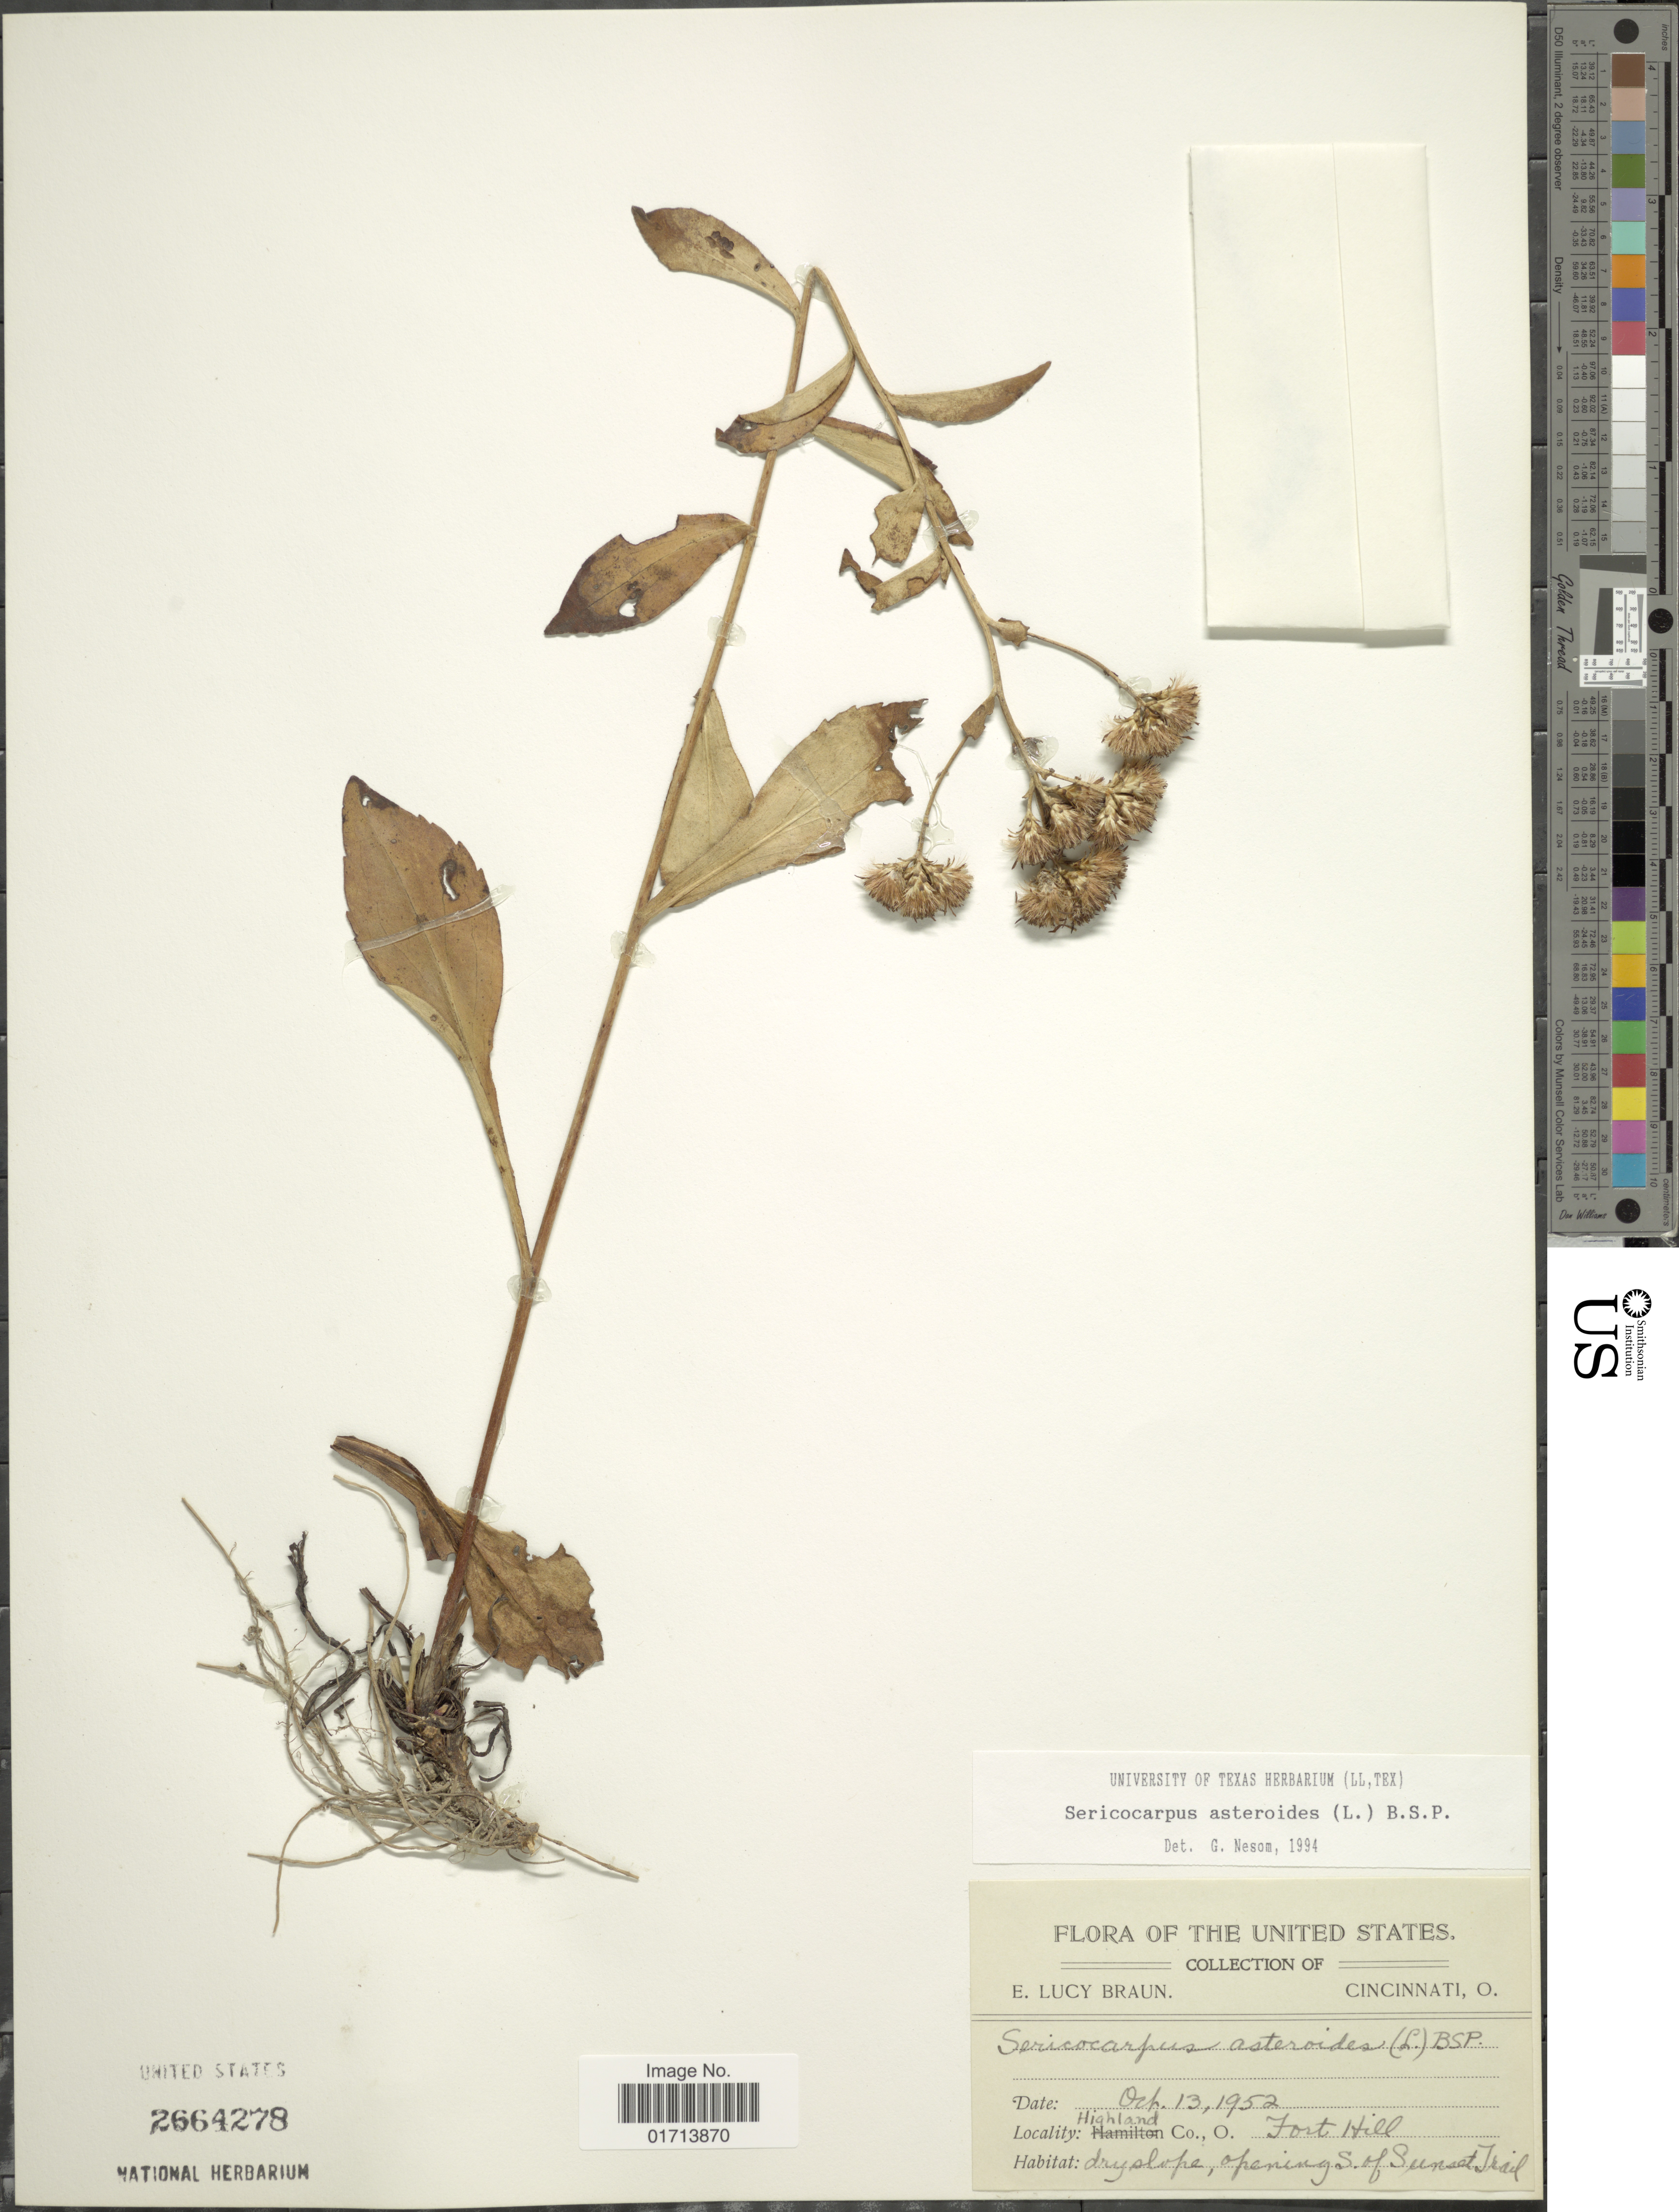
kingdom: Plantae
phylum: Tracheophyta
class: Magnoliopsida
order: Asterales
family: Asteraceae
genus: Sericocarpus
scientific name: Sericocarpus asteroides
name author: (L.) Britton, Stearns & Poggenb.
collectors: E. L. Braun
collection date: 1952-10-13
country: United States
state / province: Ohio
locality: Highland Co., O., Fort Hill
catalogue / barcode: US 2664278